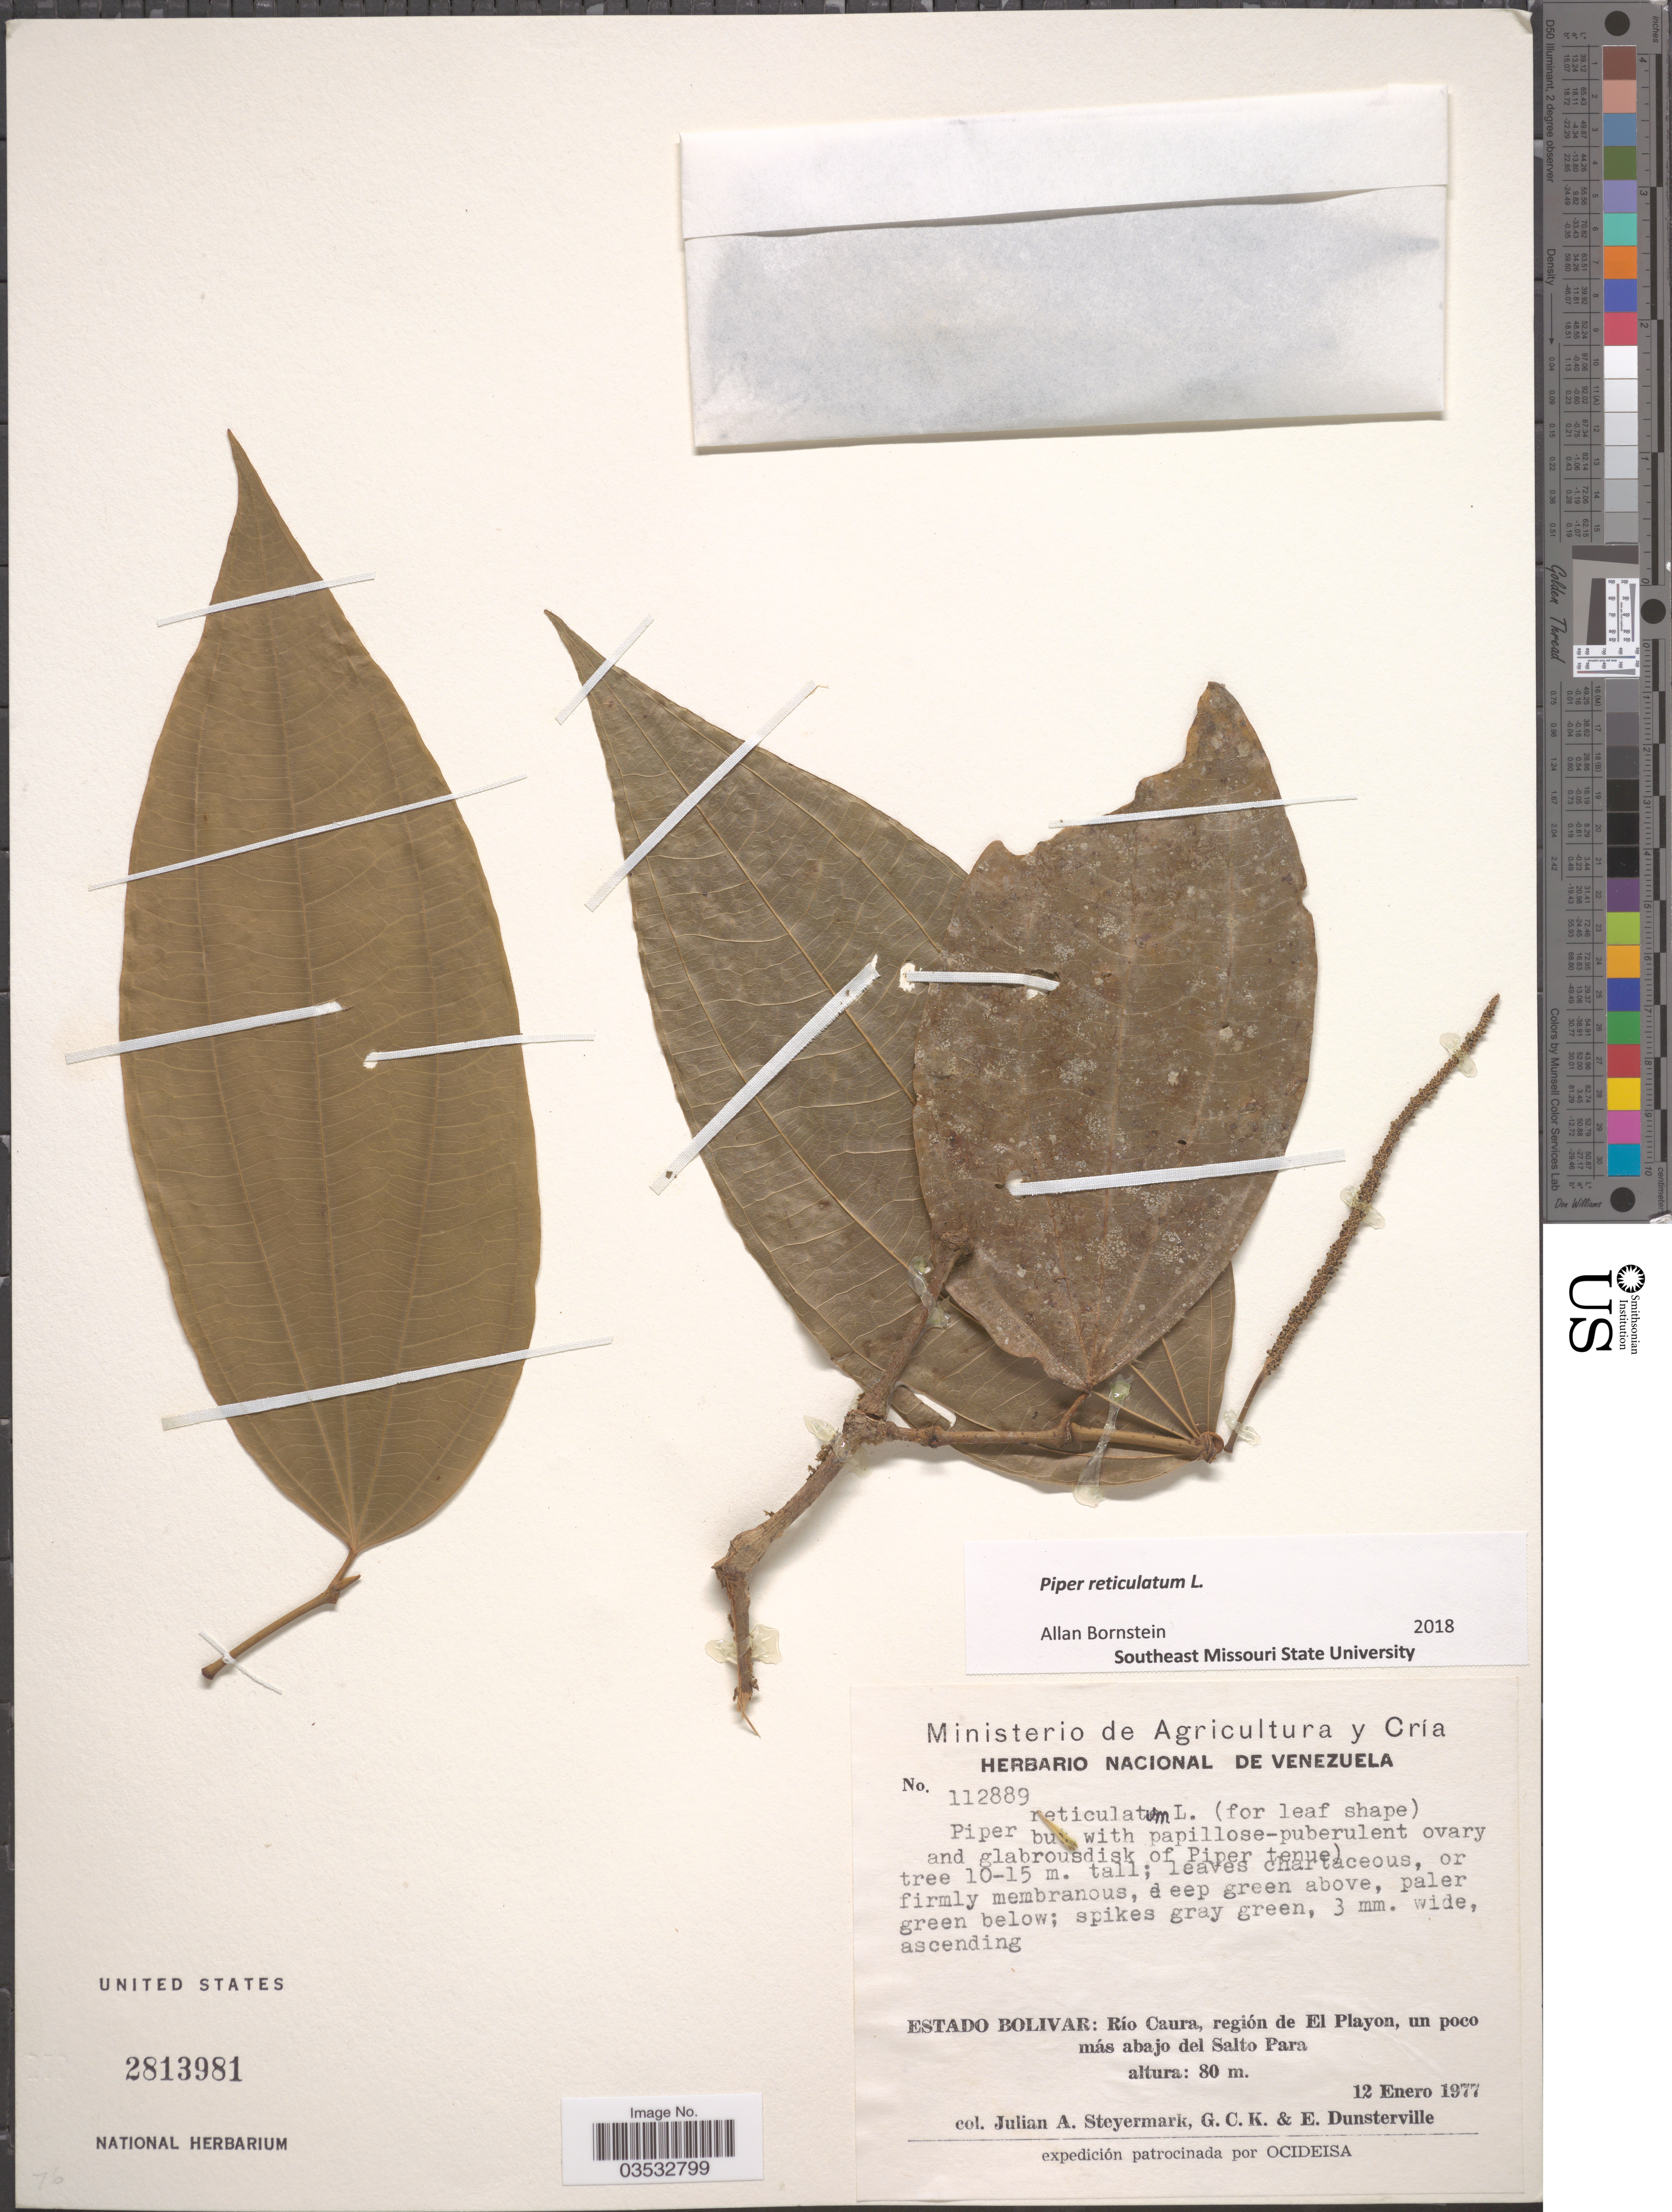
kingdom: Plantae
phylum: Tracheophyta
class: Magnoliopsida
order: Piperales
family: Piperaceae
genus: Piper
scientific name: Piper reticulatum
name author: L.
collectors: J. Steyermark, G. C. K. Dunsterville & E. Dunsterville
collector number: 112889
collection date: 1977-01-12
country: Venezuela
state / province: Bolivar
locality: Río Caura, región de El Playon, un poco más abajo del Salto Para.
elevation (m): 80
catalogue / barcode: US 2813981